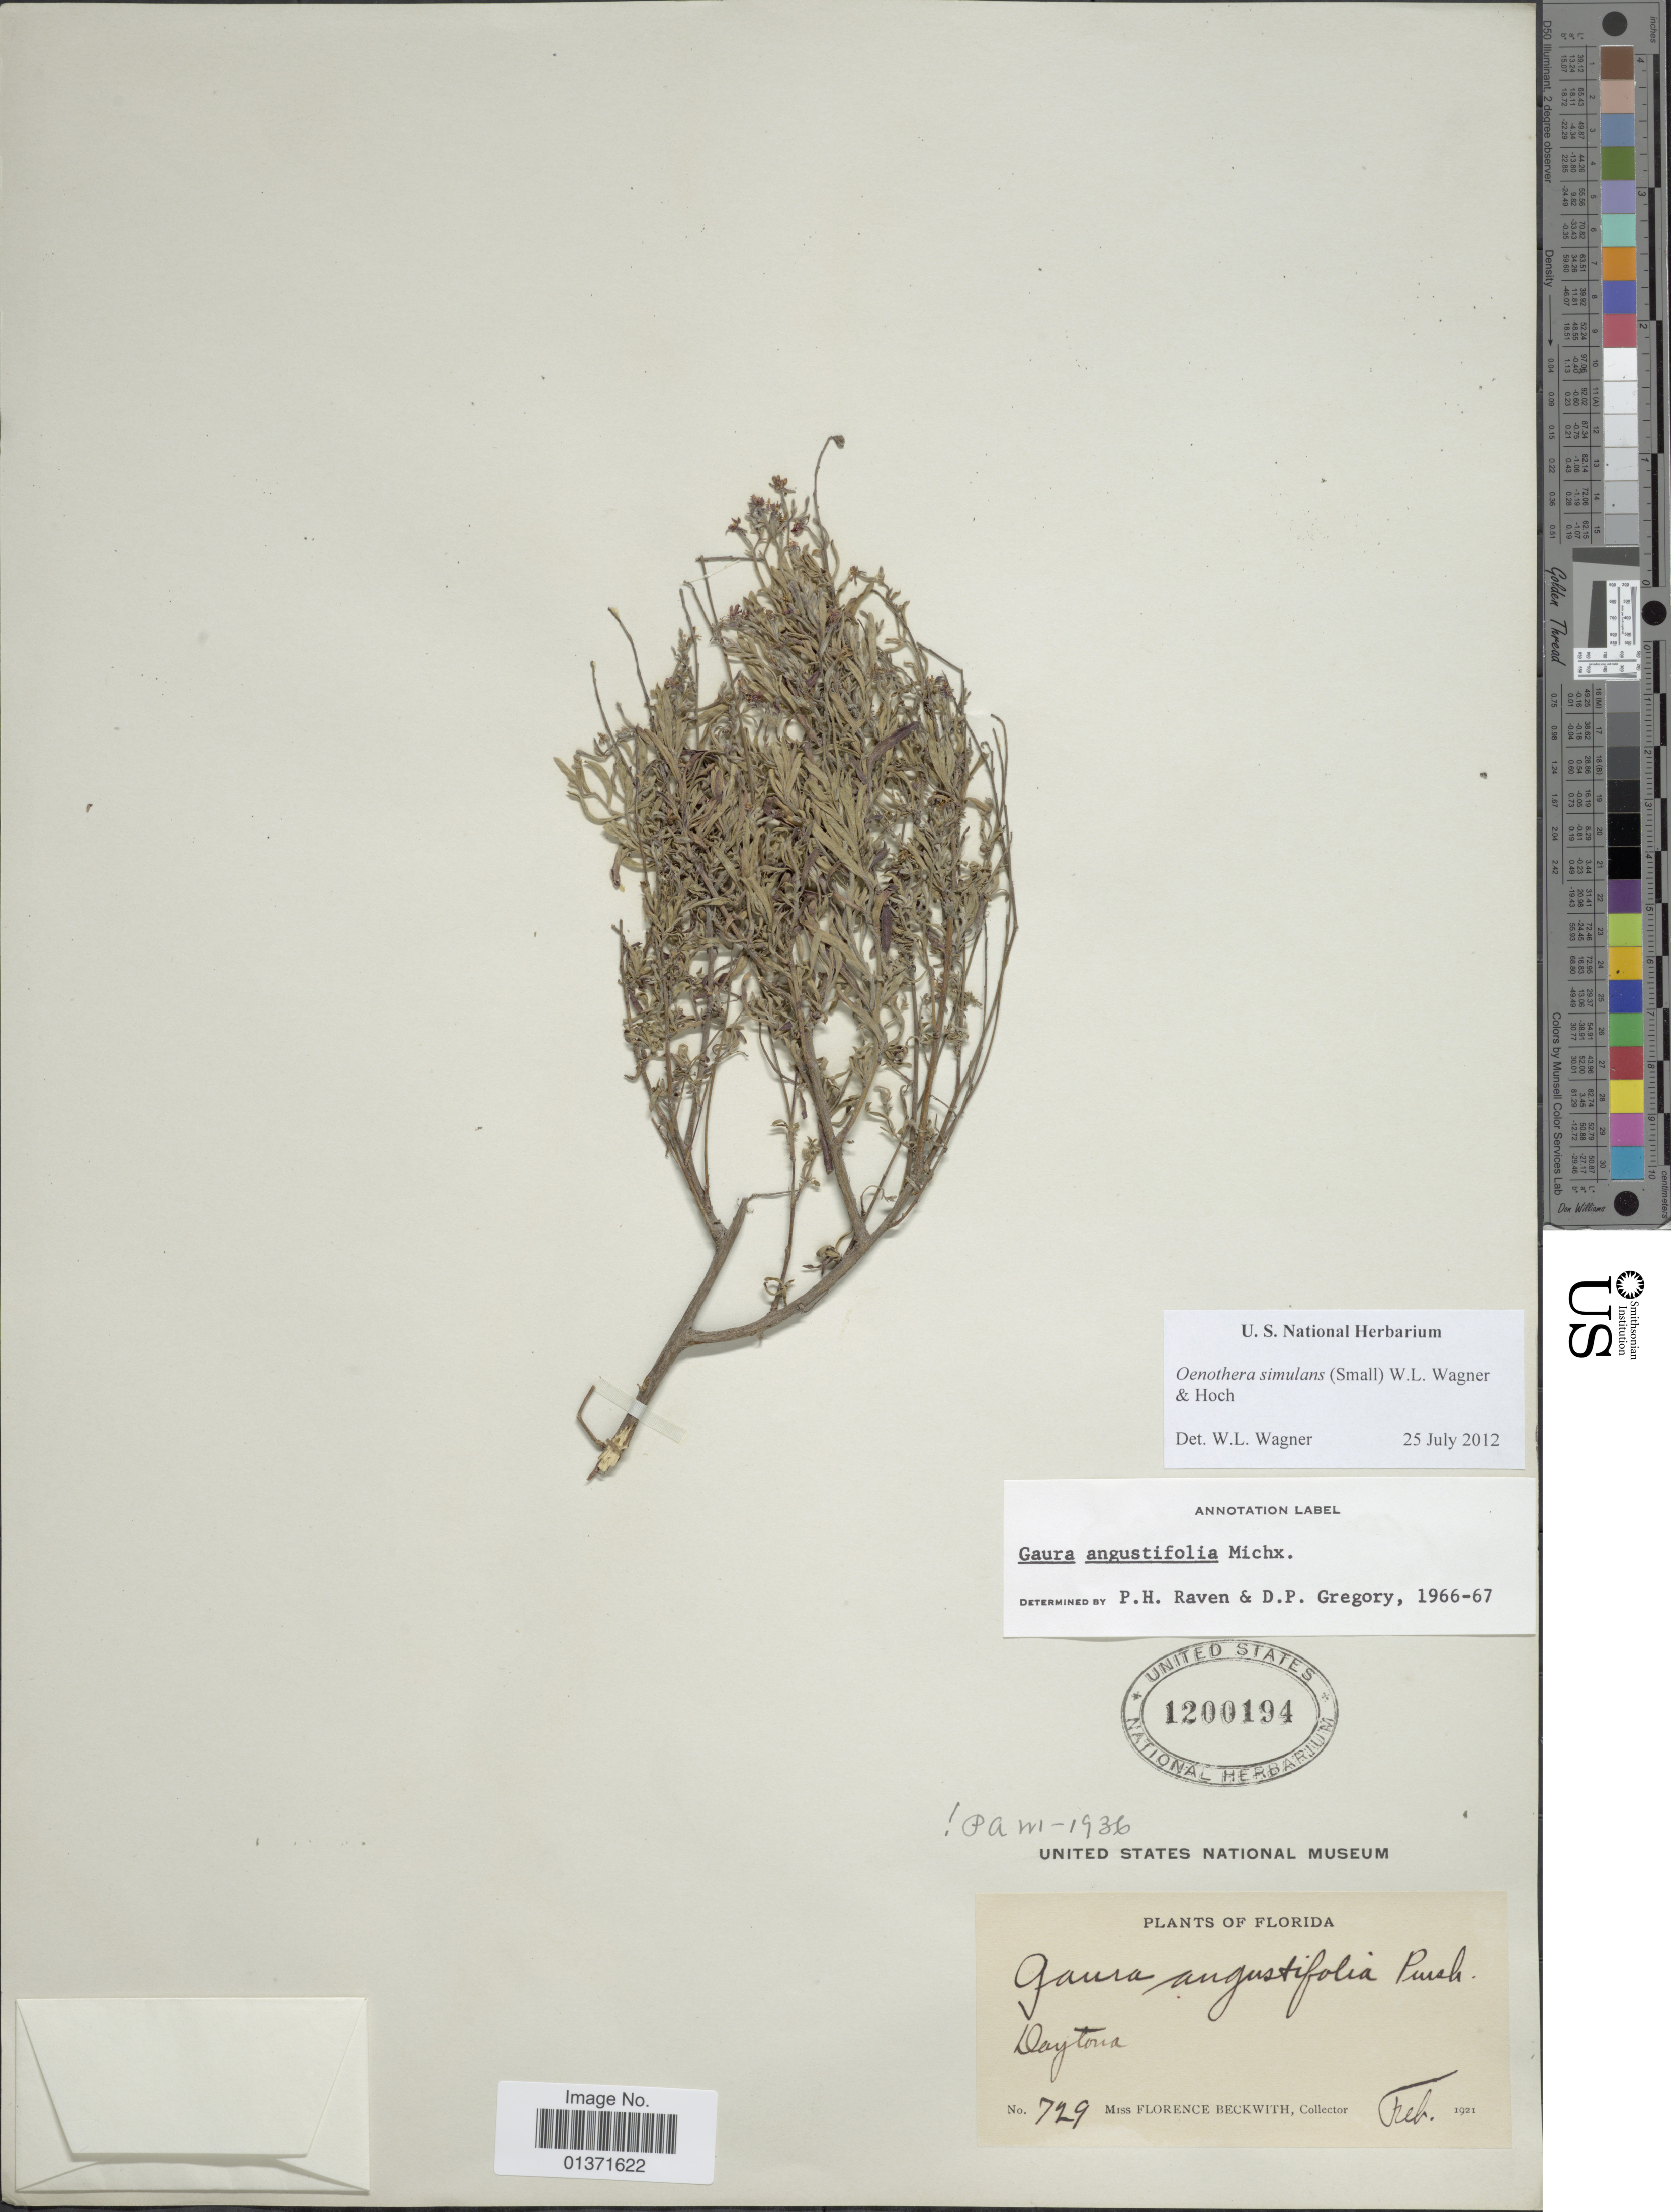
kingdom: Plantae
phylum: Tracheophyta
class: Magnoliopsida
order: Myrtales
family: Onagraceae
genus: Oenothera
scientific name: Oenothera simulans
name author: Michx.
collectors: F. Beckwith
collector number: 729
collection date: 1921-02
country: United States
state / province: Florida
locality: Florida, Daytona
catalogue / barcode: US 1200194